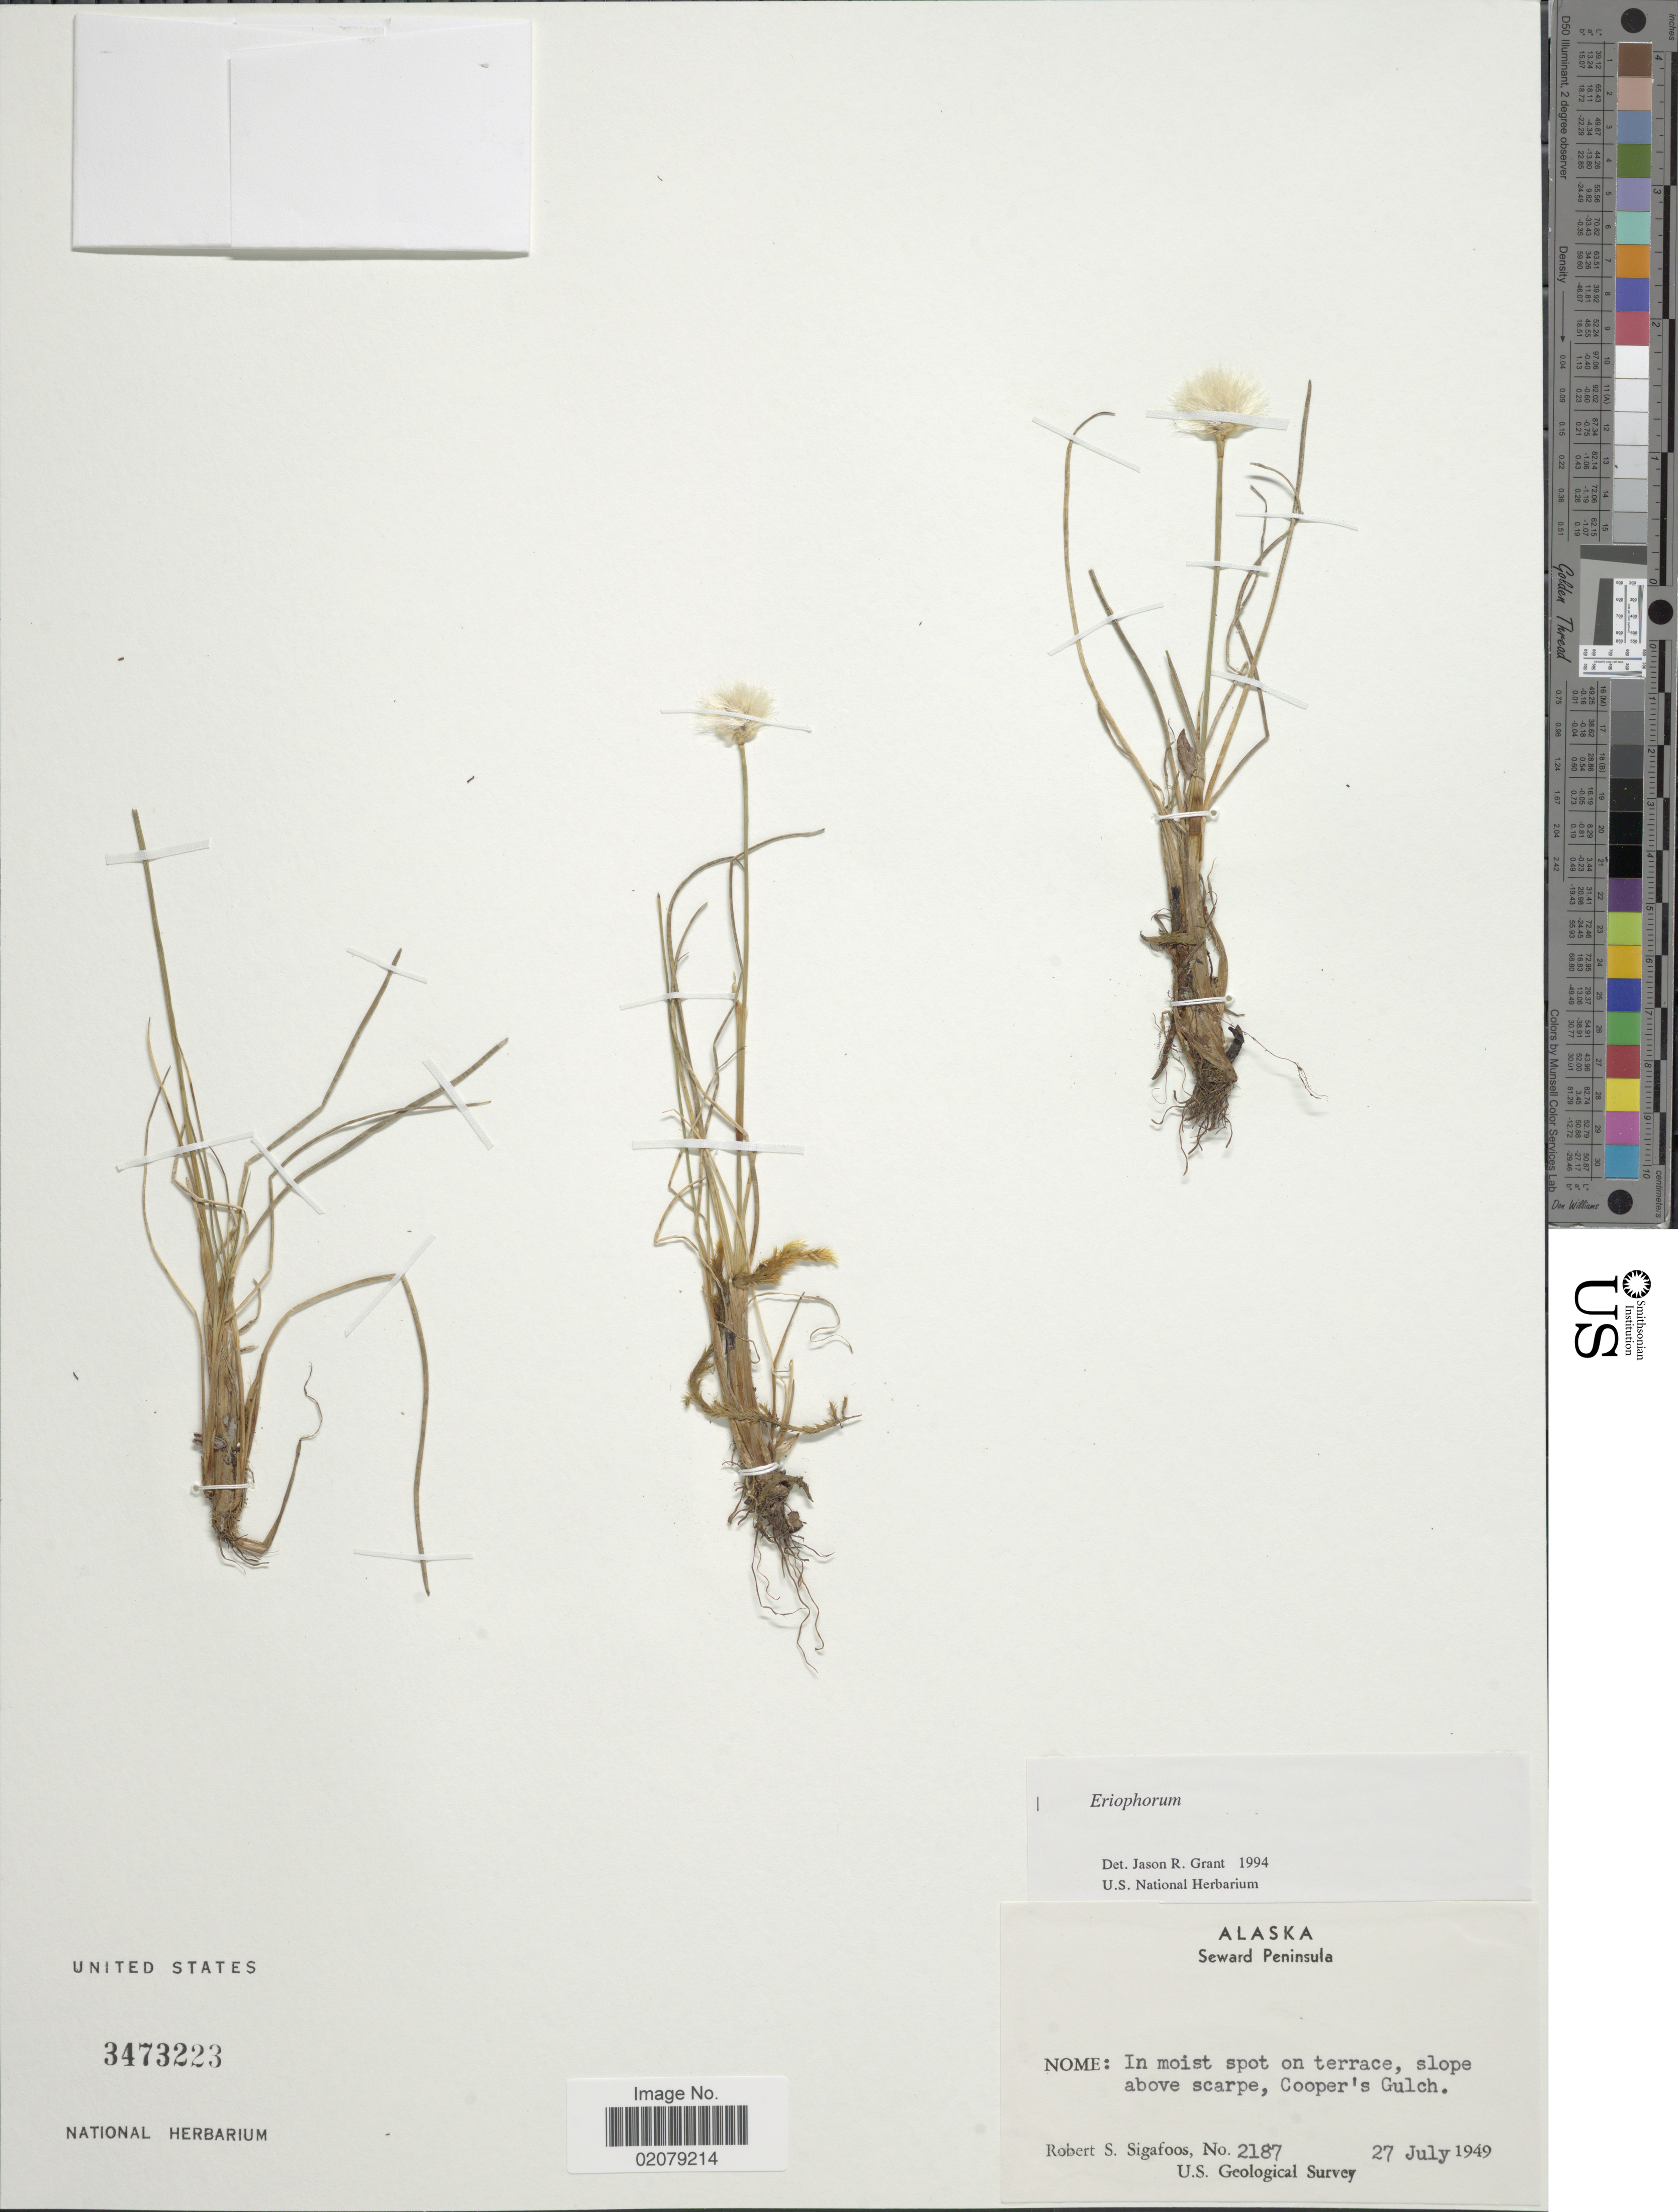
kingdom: Plantae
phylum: Tracheophyta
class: Liliopsida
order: Poales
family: Cyperaceae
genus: Eriophorum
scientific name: Eriophorum sp.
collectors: R. Sigafoos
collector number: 2187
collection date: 1949-07-27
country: United States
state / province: Alaska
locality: Seward Peninsula, NOme: slope above scarpe, Cooper's Gulch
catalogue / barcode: US 3473223